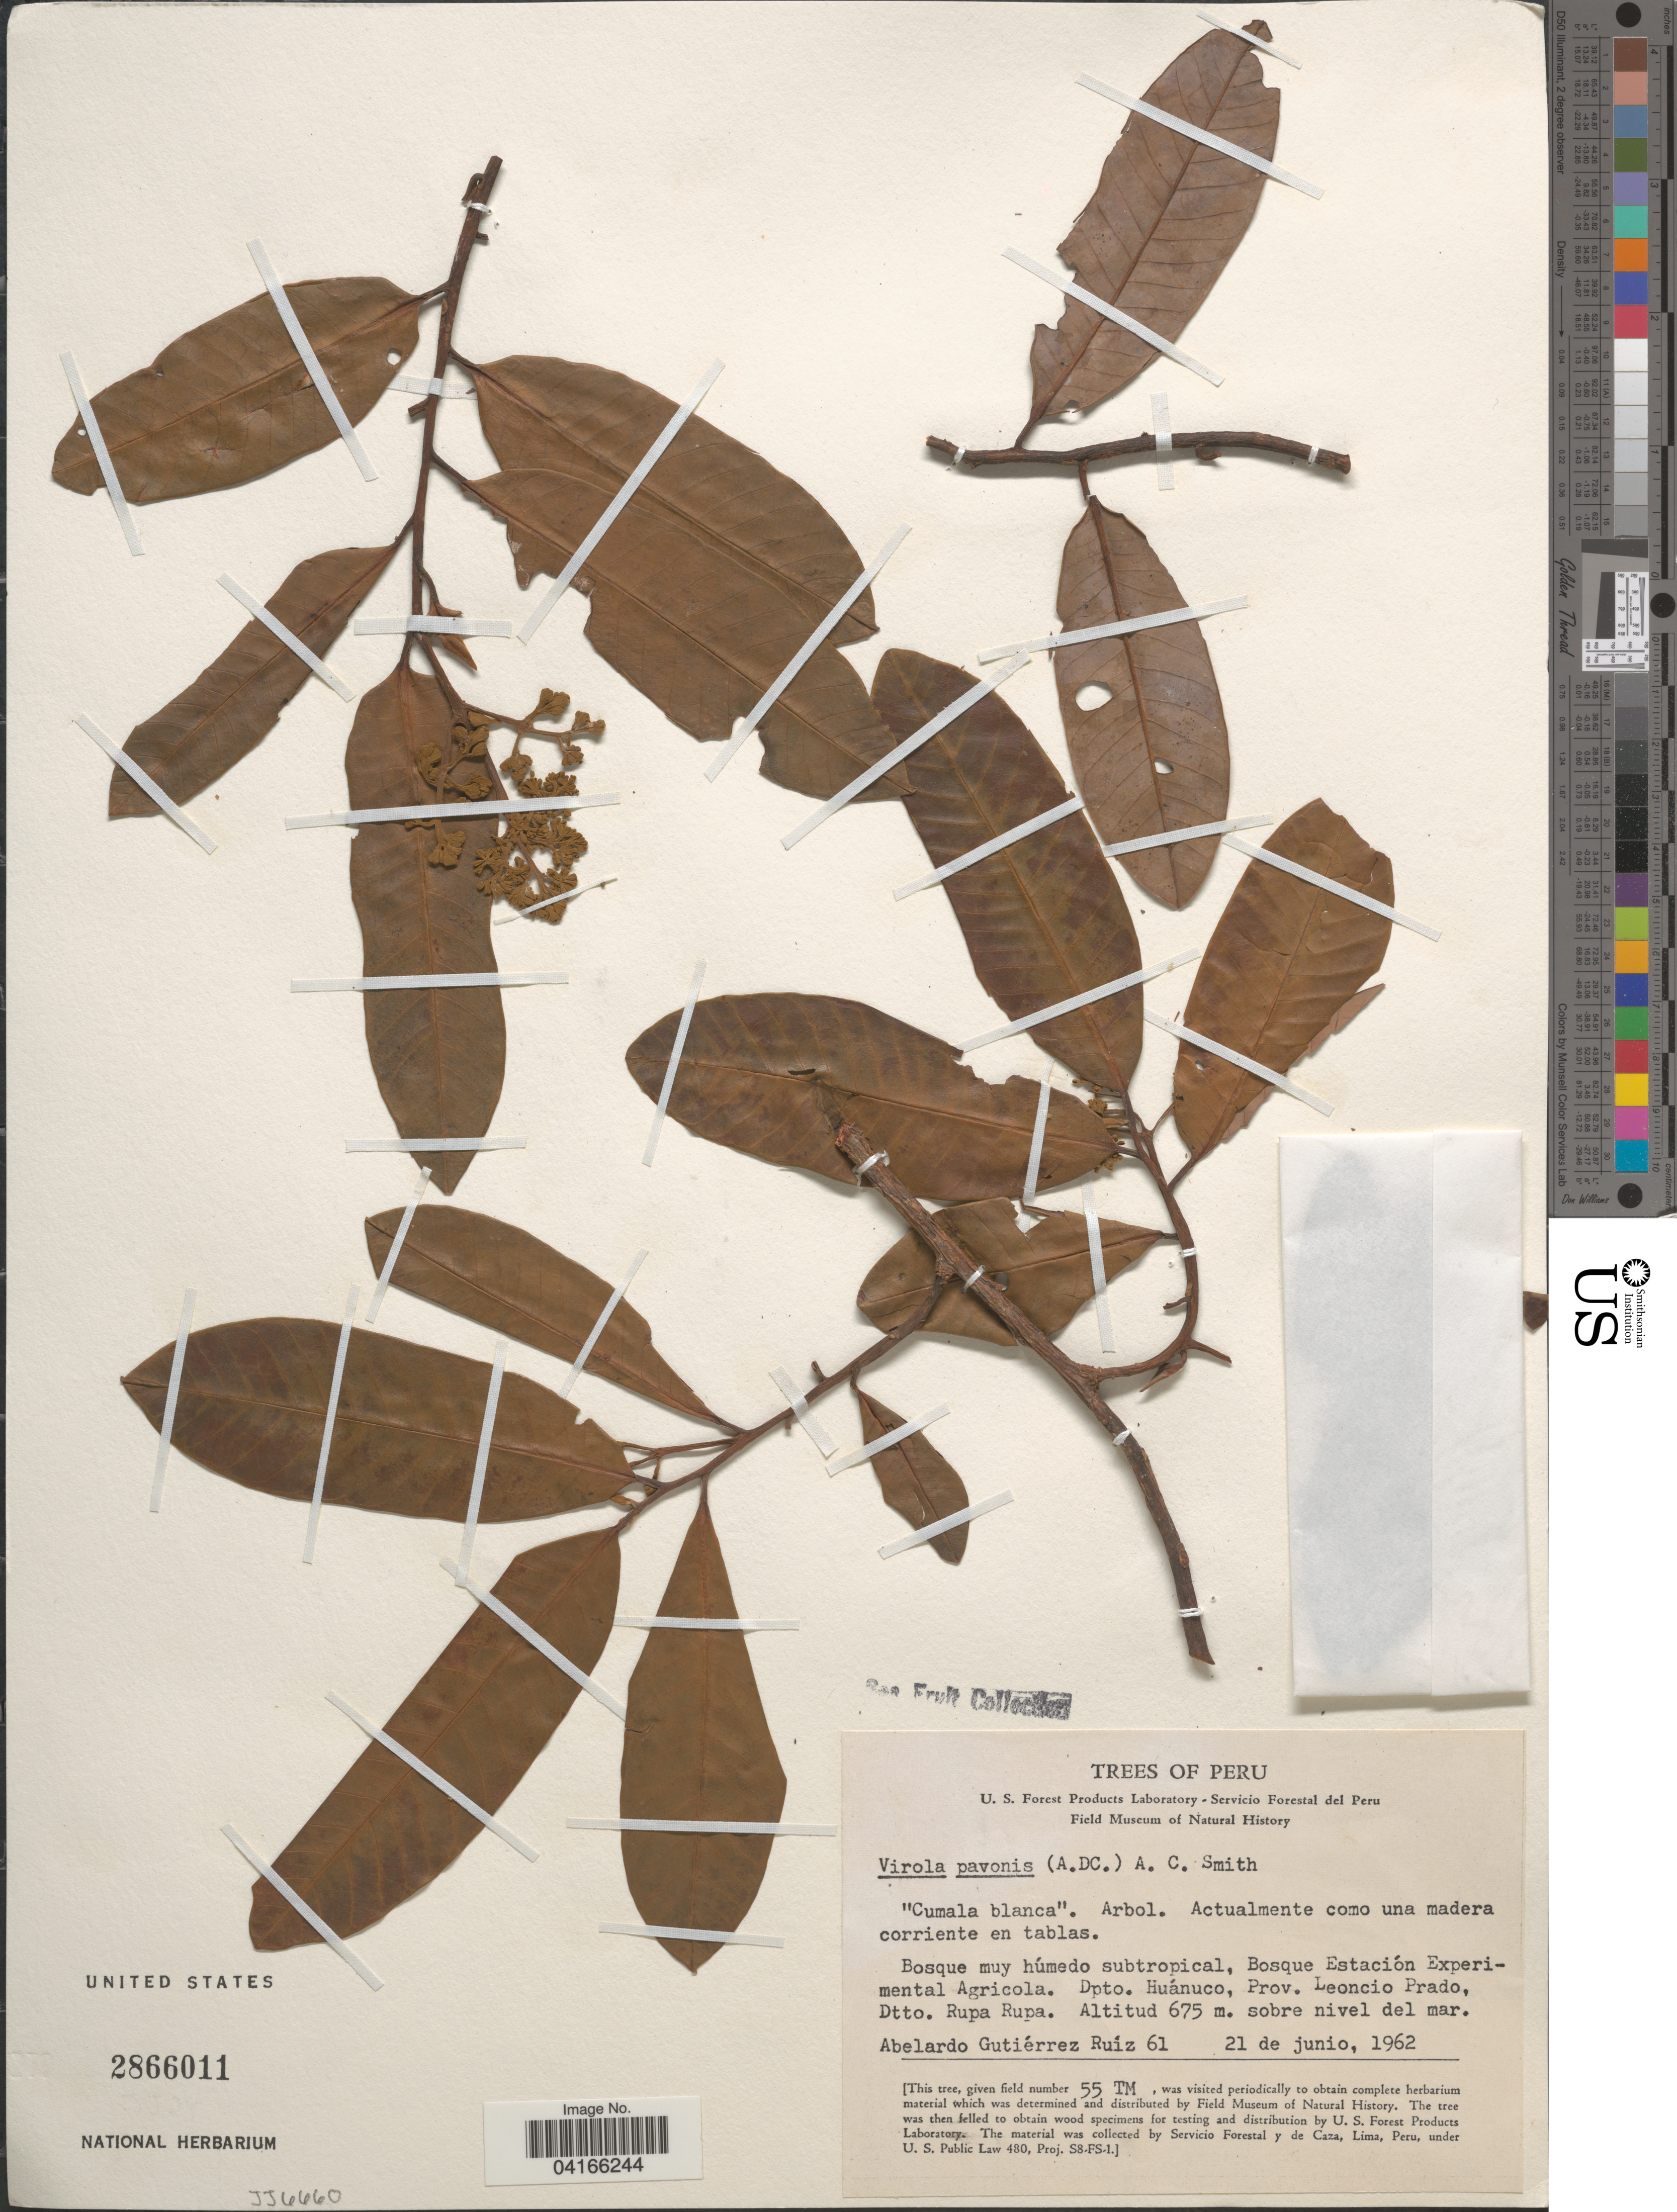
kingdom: Plantae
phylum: Tracheophyta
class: Magnoliopsida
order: Magnoliales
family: Myristicaceae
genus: Virola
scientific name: Virola pavonis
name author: (A. DC.) A.C. Sm.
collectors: A. Gutiérrez Ruíz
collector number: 61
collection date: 1962-06-21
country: Peru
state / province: Huánuco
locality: Bosque muy húmedo subtropical, Bosque Estación Experimental Agricola. Dpto. Huánuco, Prov. Leoncio Prado, Dtto. Rupa Rupa.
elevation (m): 675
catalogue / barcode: US 2866011